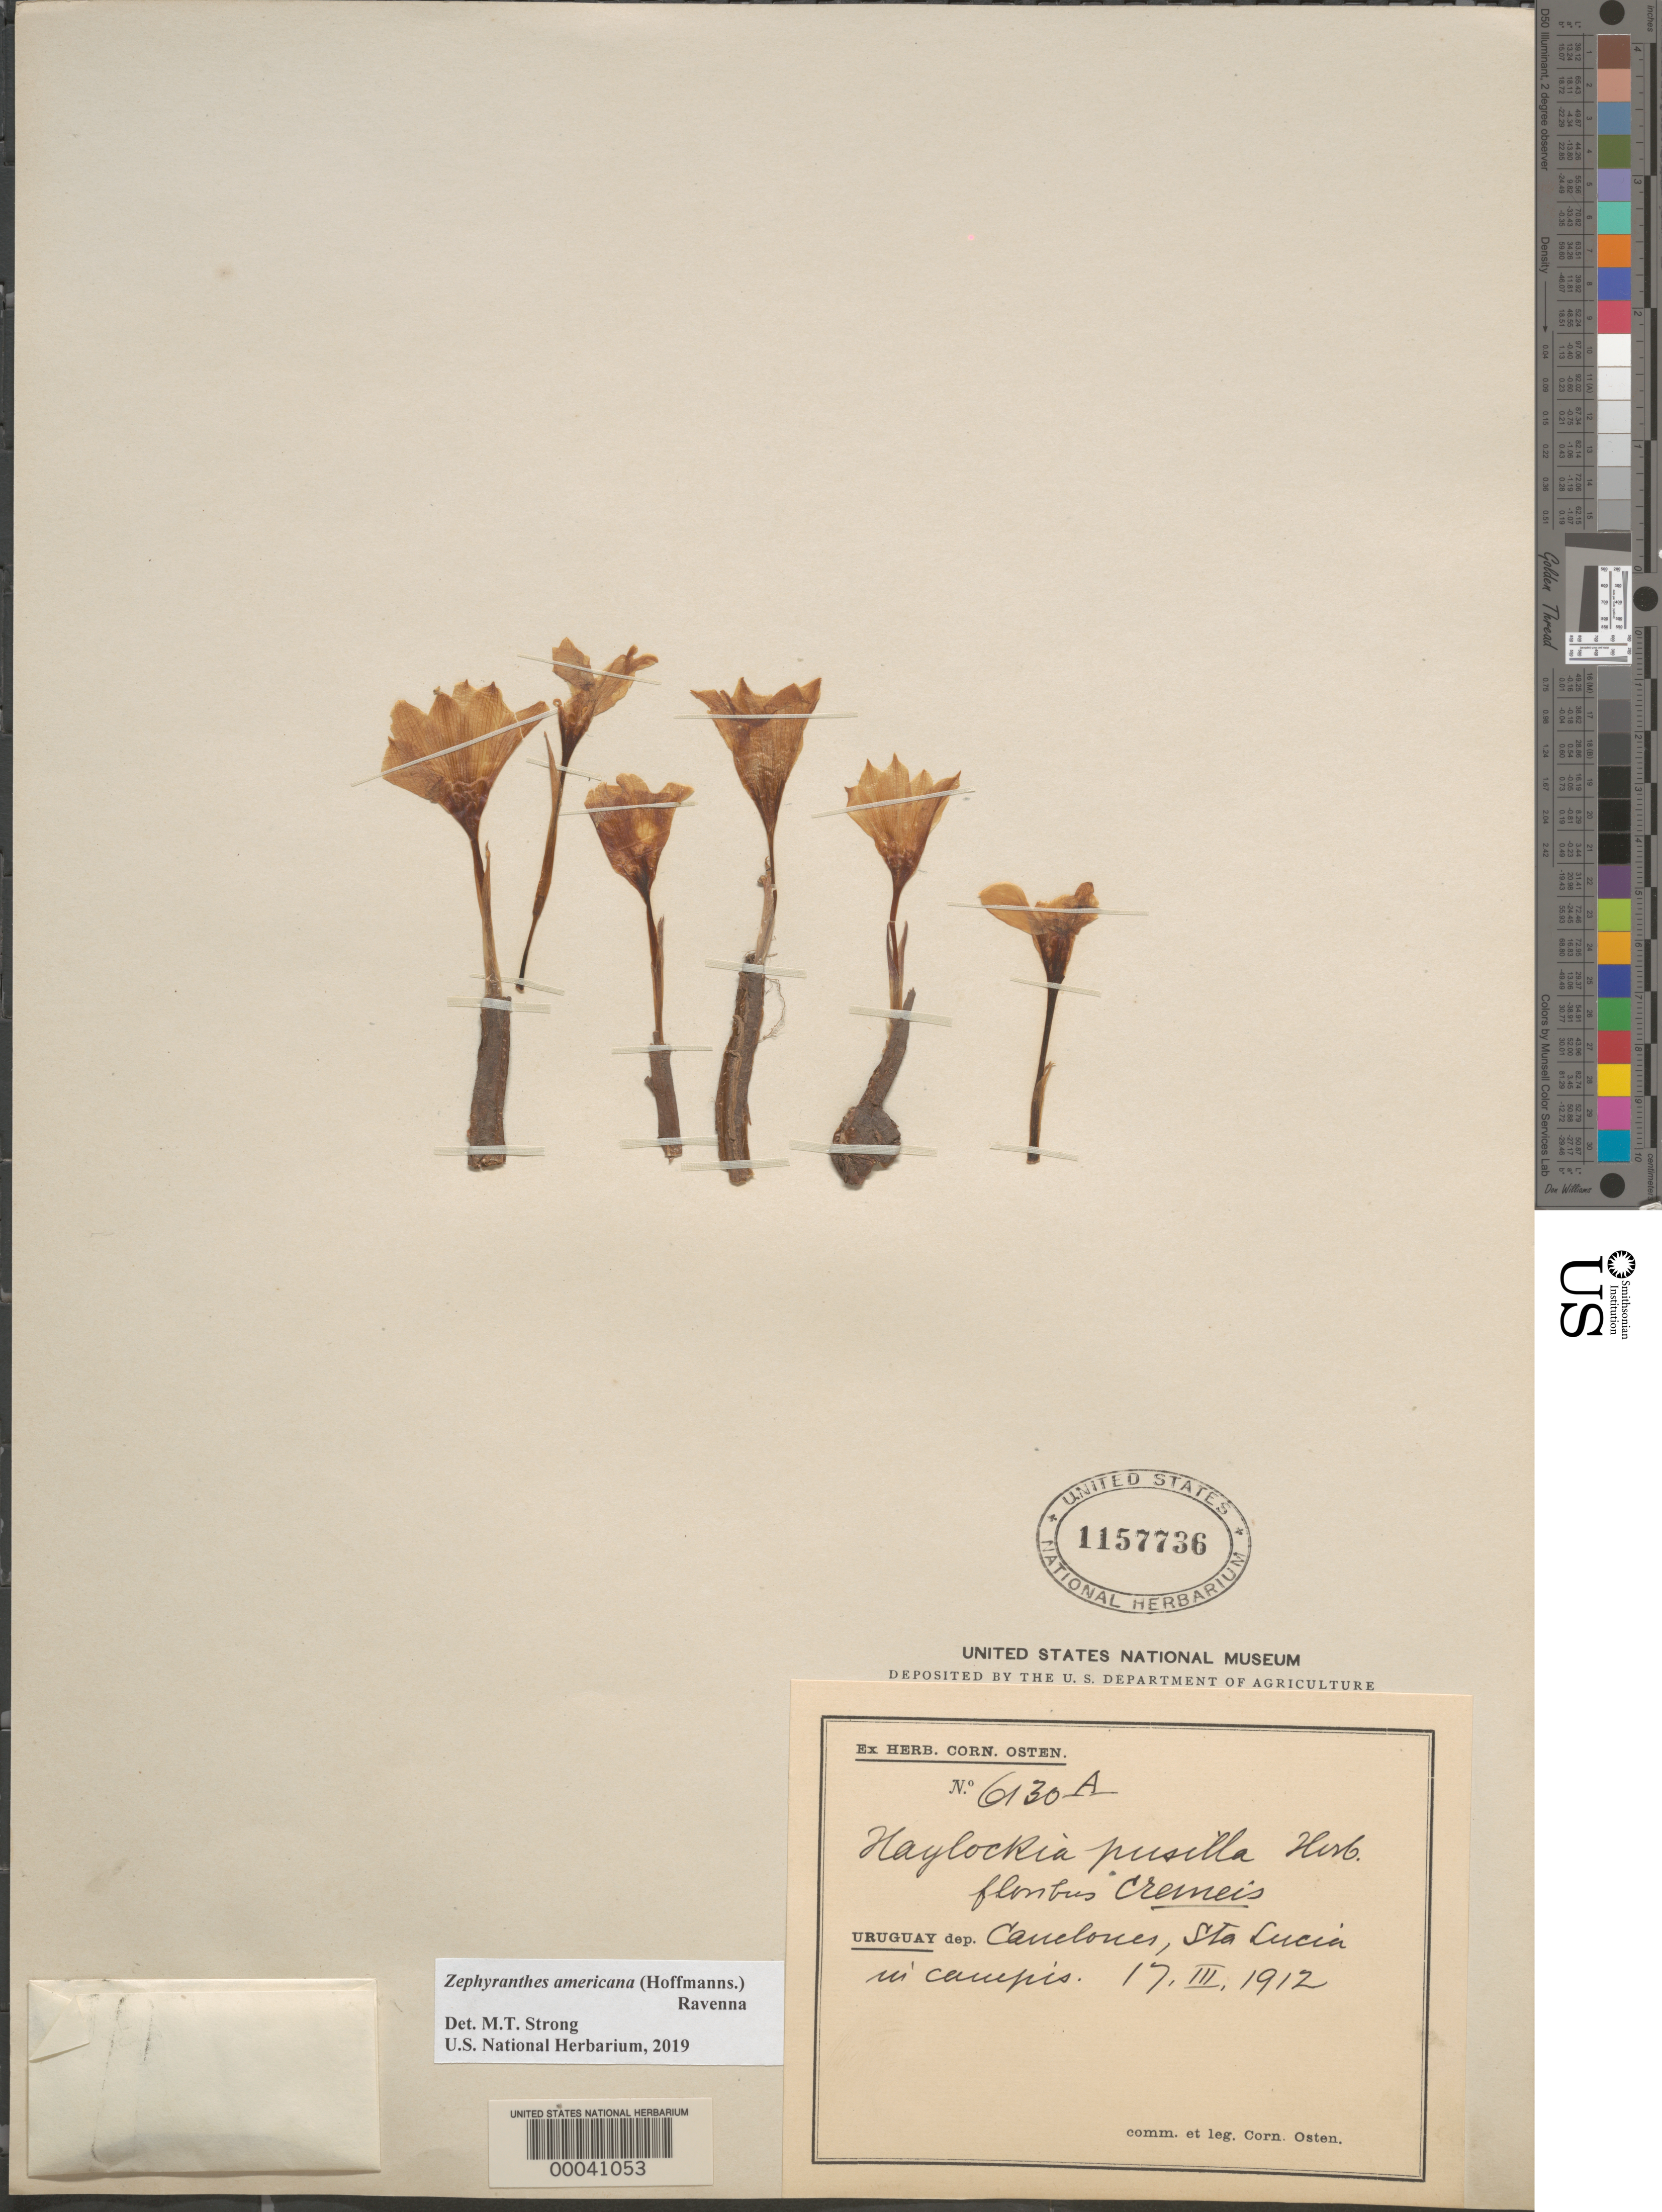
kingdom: Plantae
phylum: Tracheophyta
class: Liliopsida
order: Asparagales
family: Amaryllidaceae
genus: Zephyranthes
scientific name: Zephyranthes americana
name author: (Hoffmanns.) Ravenna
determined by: Strong, Mark T., (BOT), Smithsonian Institution - National Museum of Natural History (UNITED STATES)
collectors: C. Osten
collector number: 6130 A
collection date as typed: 17 Mar 1912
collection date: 1912-03-17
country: Uruguay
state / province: Canelones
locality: Santa lucia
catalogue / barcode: US 1157736